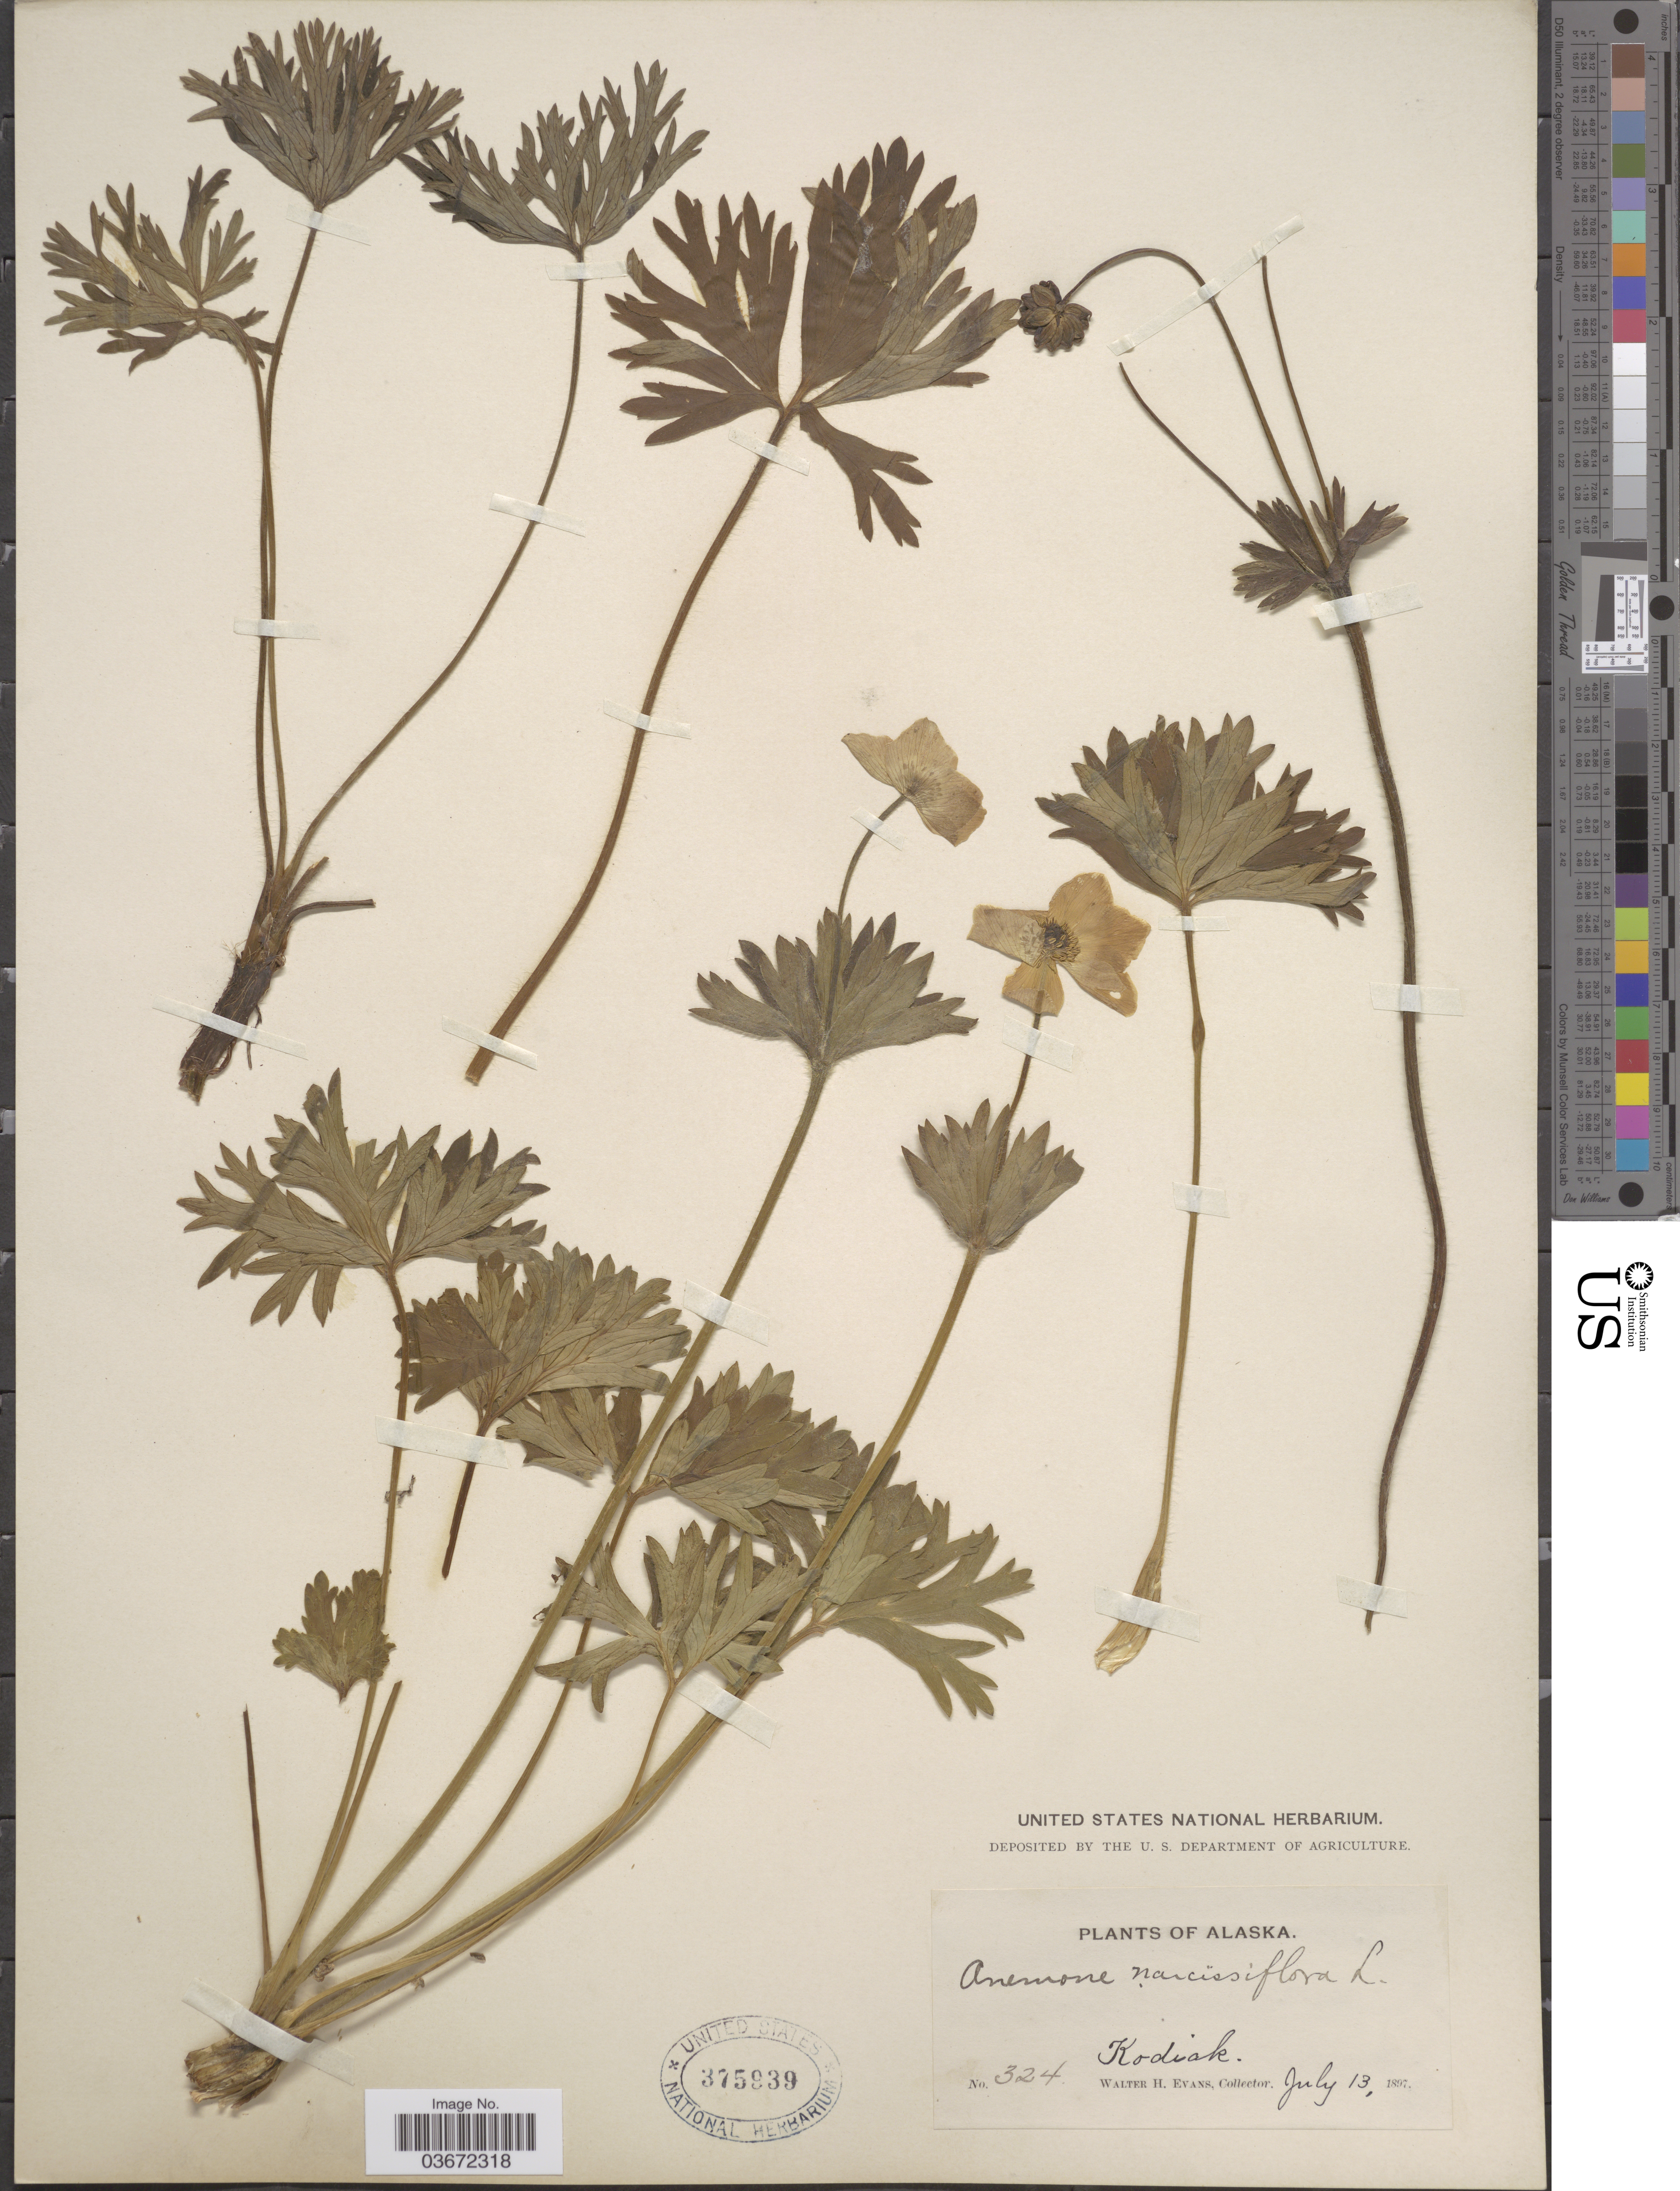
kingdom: Plantae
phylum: Tracheophyta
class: Magnoliopsida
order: Ranunculales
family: Ranunculaceae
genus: Anemone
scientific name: Anemone narcissiflora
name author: L.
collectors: W. H. Evans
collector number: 324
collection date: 1897-07-13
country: United States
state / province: Alaska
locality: Kodiak.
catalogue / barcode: US 375939